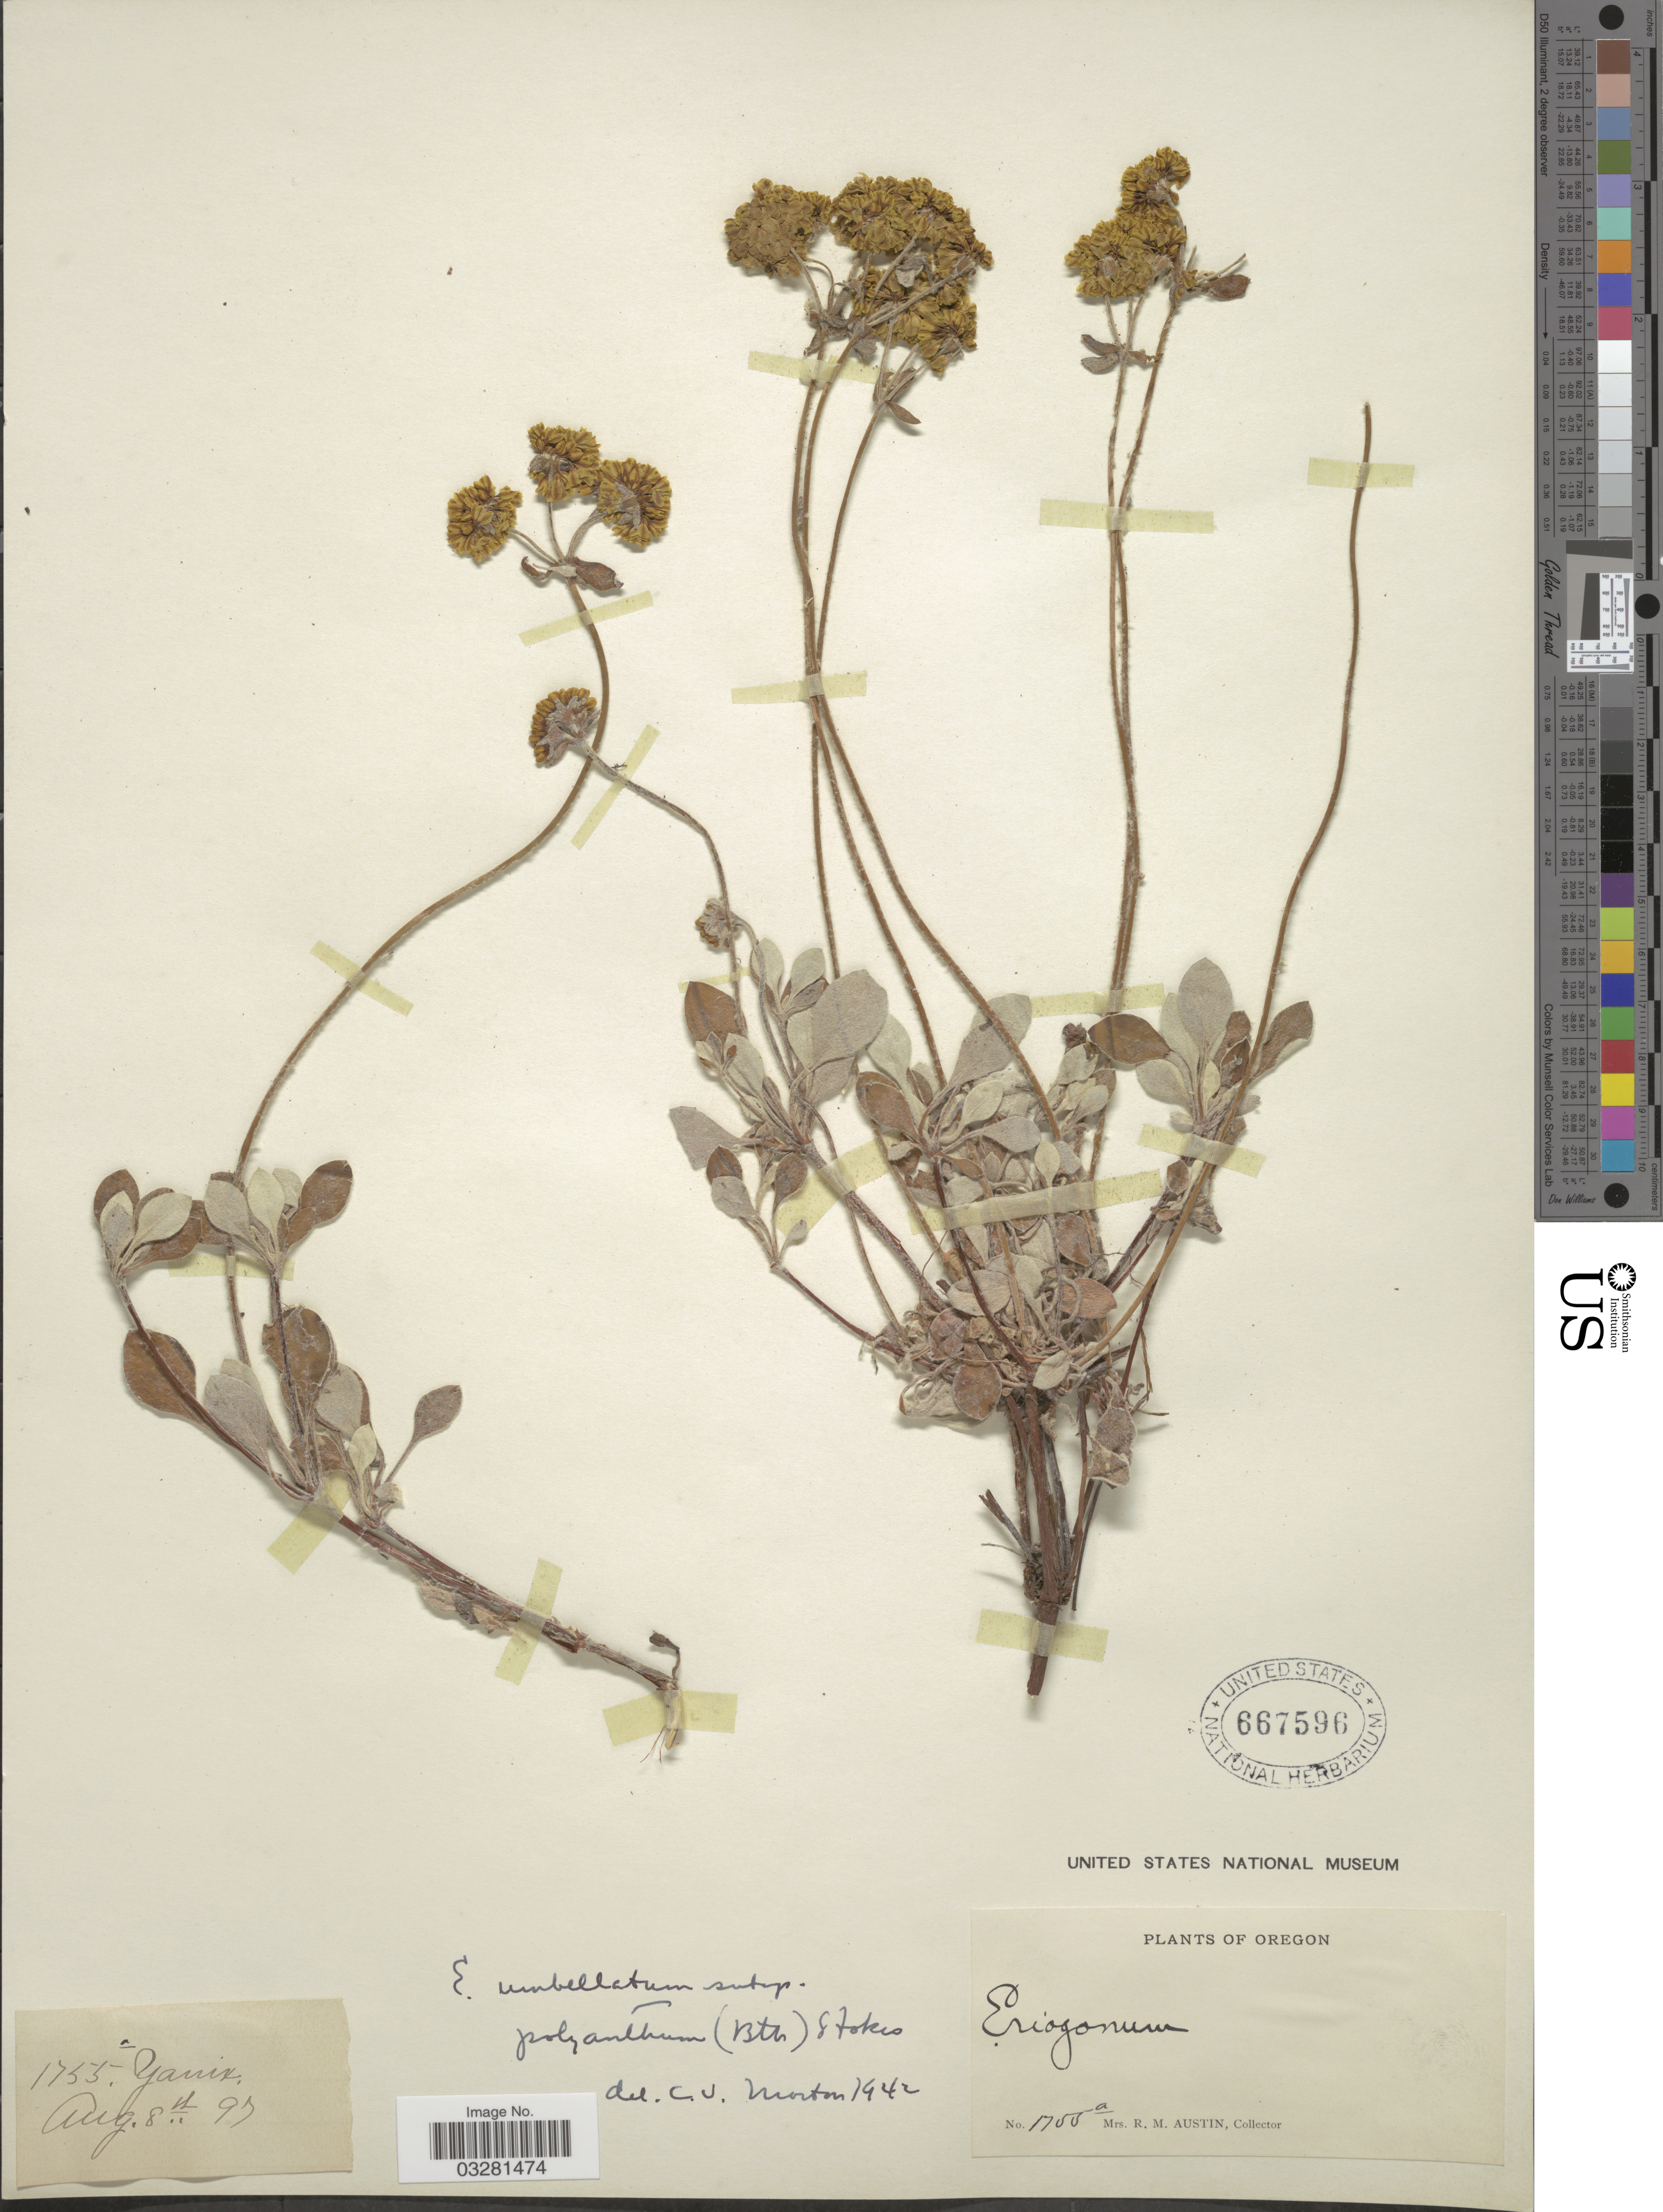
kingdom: Plantae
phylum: Tracheophyta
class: Magnoliopsida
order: Caryophyllales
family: Polygonaceae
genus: Eriogonum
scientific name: Eriogonum umbellatum var. umbellatum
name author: Torr.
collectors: R. Austin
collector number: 1755a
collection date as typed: Transcribed d/m/y: 8/8/97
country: United States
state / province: Oregon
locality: Yanix.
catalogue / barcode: US 667596